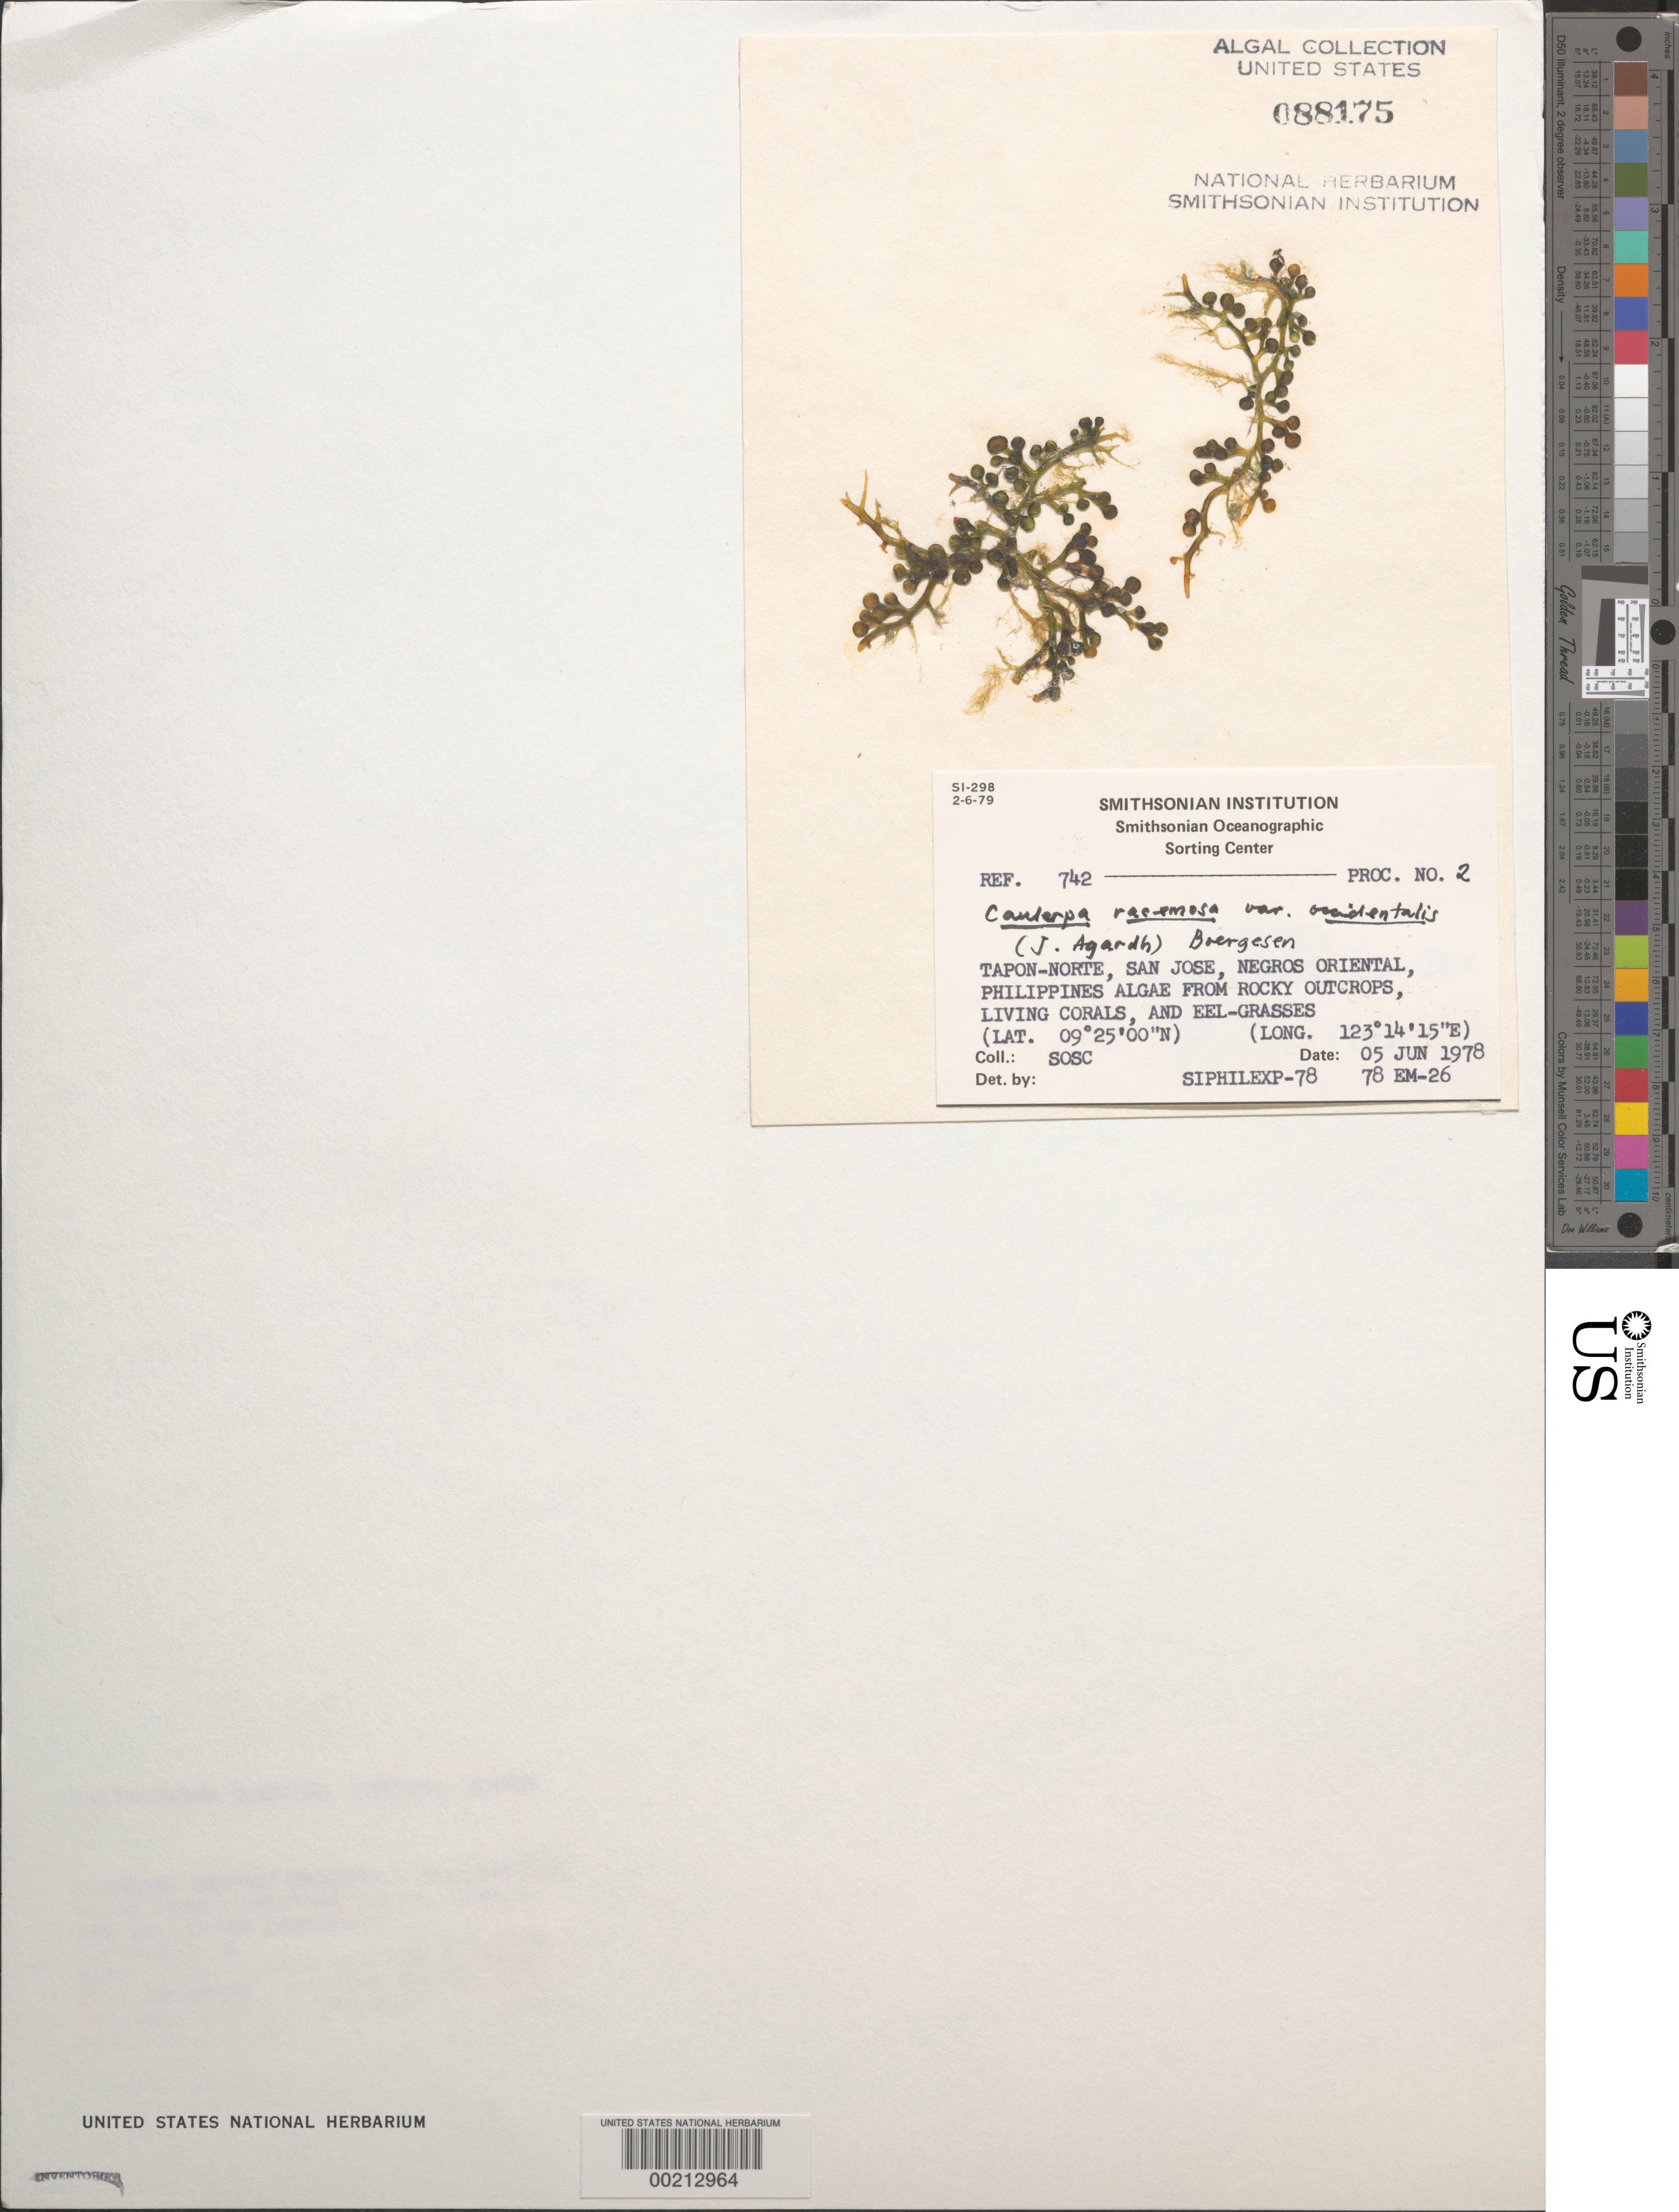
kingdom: Plantae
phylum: Chlorophyta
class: Ulvophyceae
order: Bryopsidales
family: Caulerpaceae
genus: Caulerpa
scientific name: Caulerpa racemosa var. occidentalis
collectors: SOSC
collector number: Station 78 Em-26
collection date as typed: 05 Jun 1978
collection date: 1978-06-05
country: Philippines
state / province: Central Visayas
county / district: Negros Oriental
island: Negros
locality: Tapan-Norte, San Jose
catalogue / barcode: US 88175